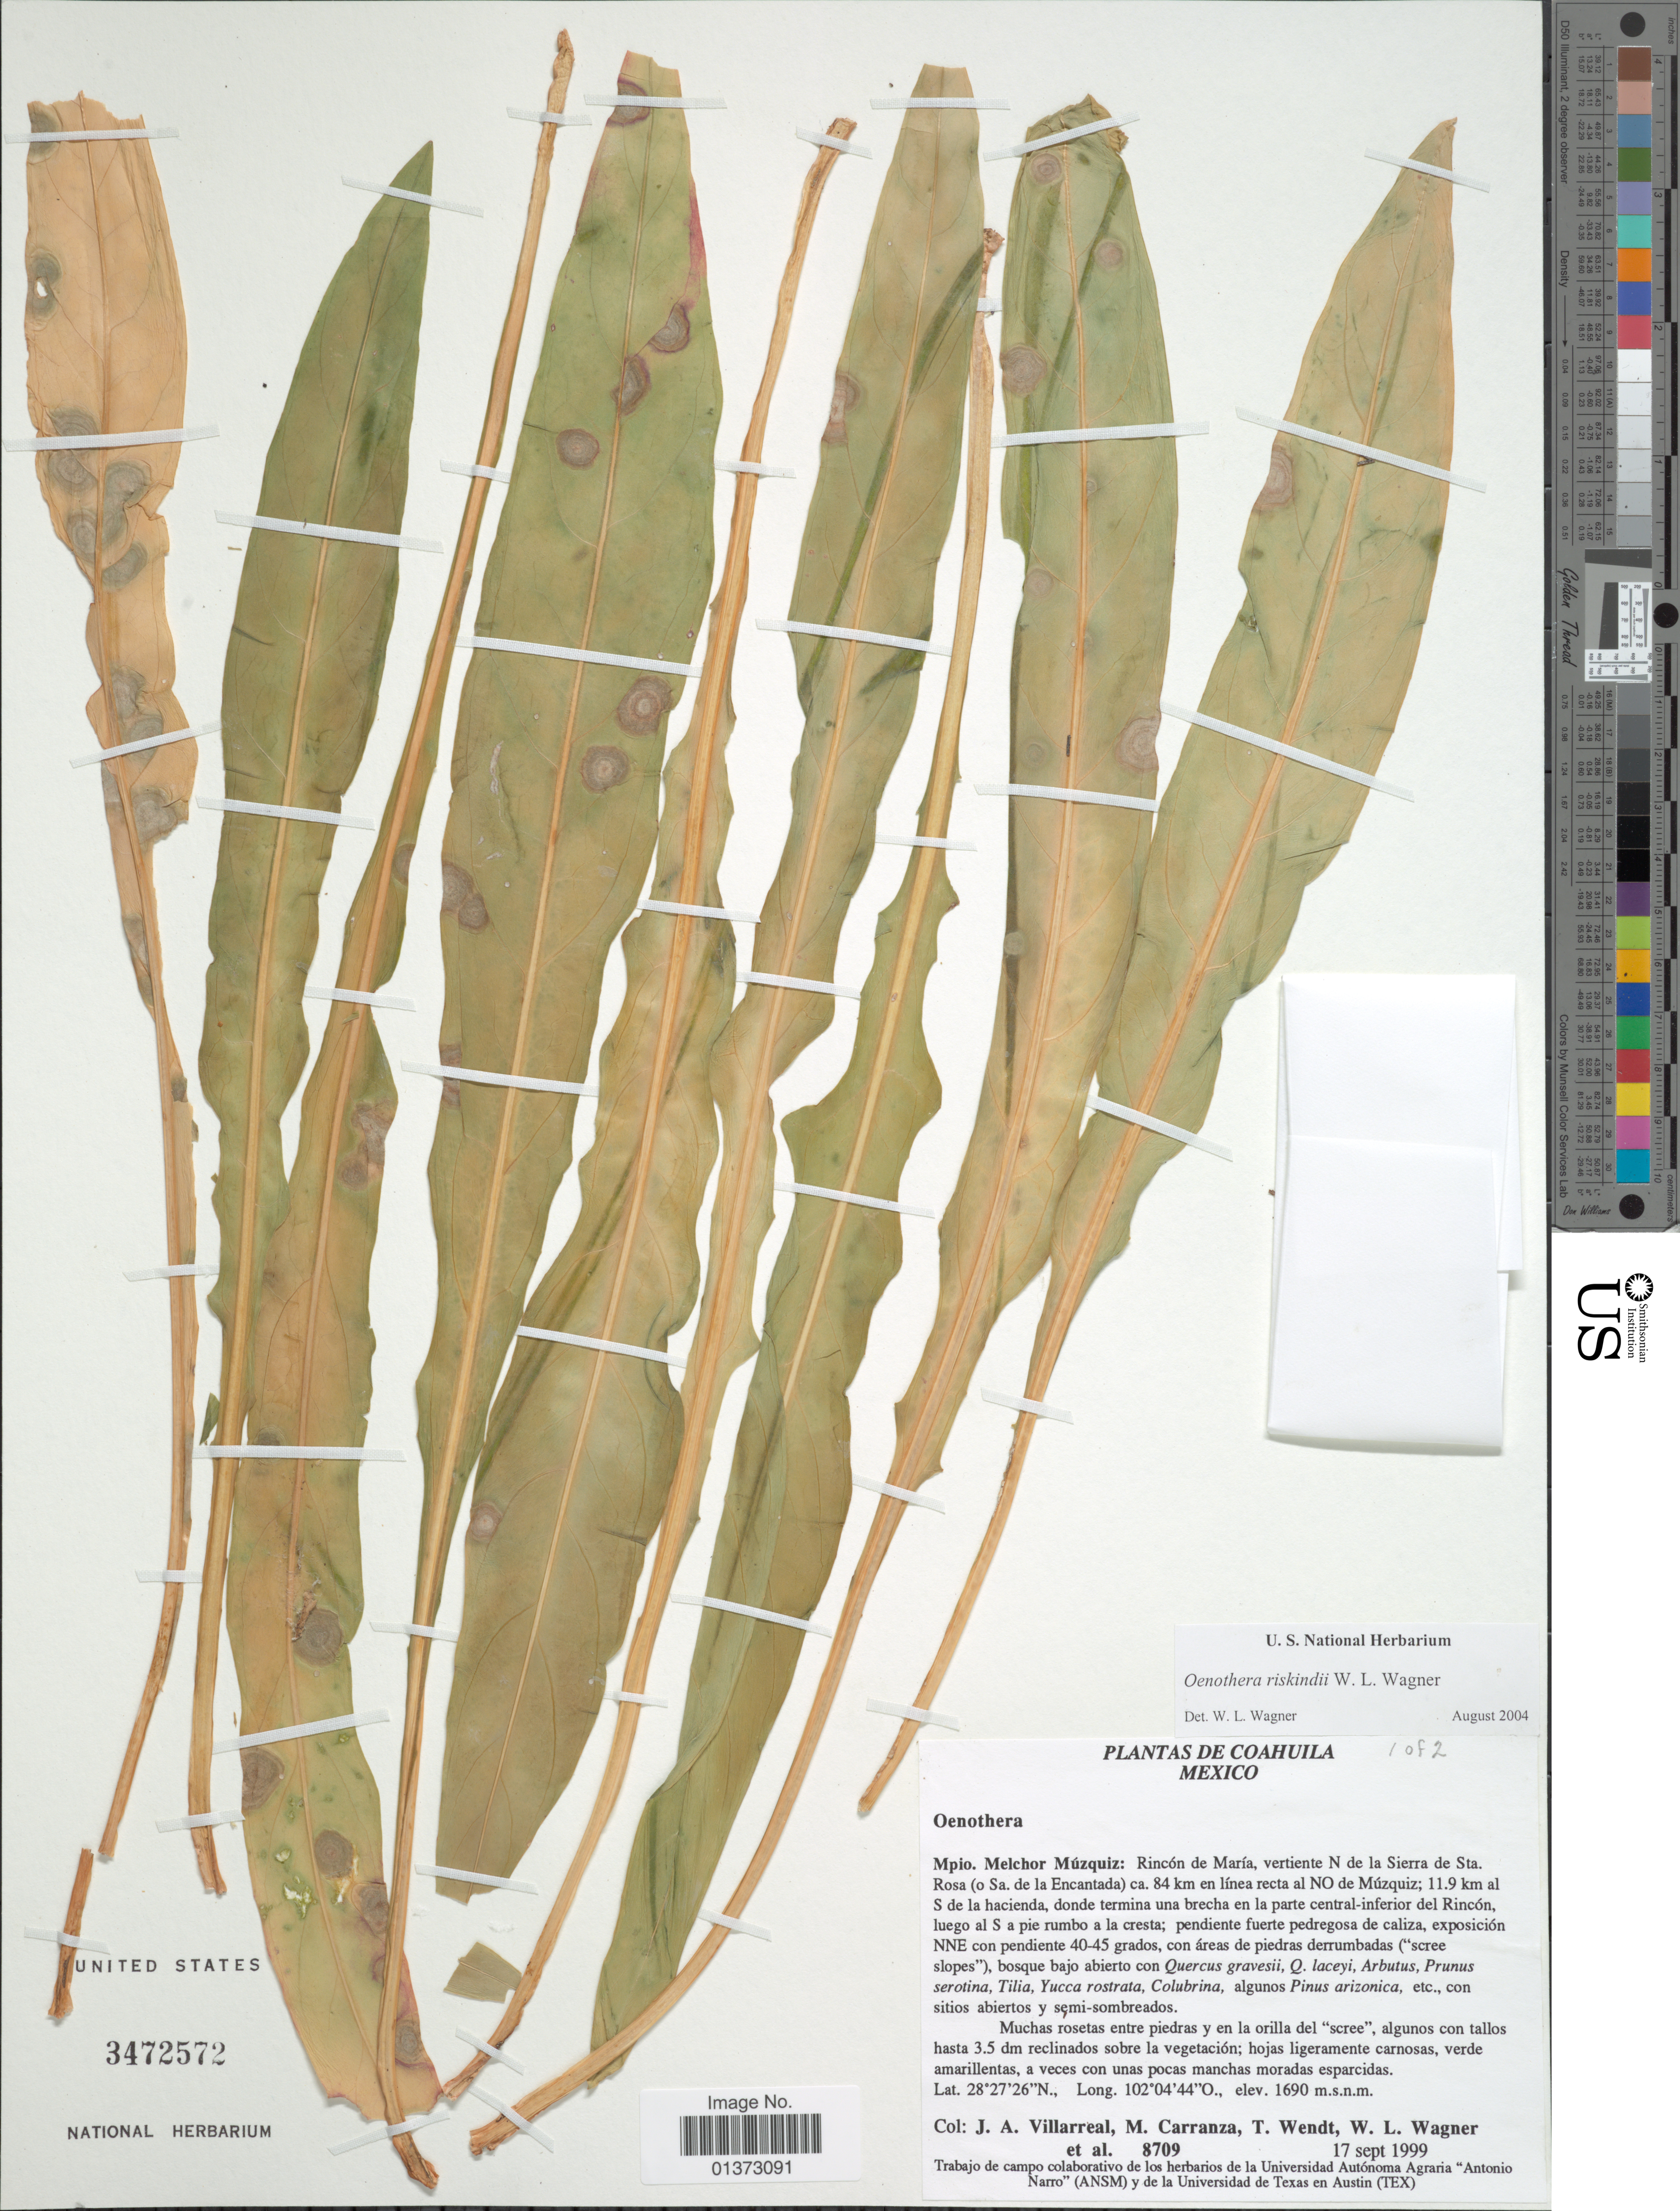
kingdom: Plantae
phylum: Tracheophyta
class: Magnoliopsida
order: Myrtales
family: Onagraceae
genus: Oenothera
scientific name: Oenothera riskindii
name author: W.L. Wagner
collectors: J. Villarreal, M. Carranza, T. L. Wendt & W. L. Wagner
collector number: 8709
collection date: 1999-09-17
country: Mexico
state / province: Coahuila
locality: Mpio. Melchor Múzquiz: Rincón de Maria, vertiente N de la Sierra de Sta. Rosa (o Sa. de la Encantada) ca. 84 km en linea recta al NO de Múzquiz; 11.9 km al S de la hacienda, donde termina una brecha en la parte central-inferior del Rincón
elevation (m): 1690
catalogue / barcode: US 3472572